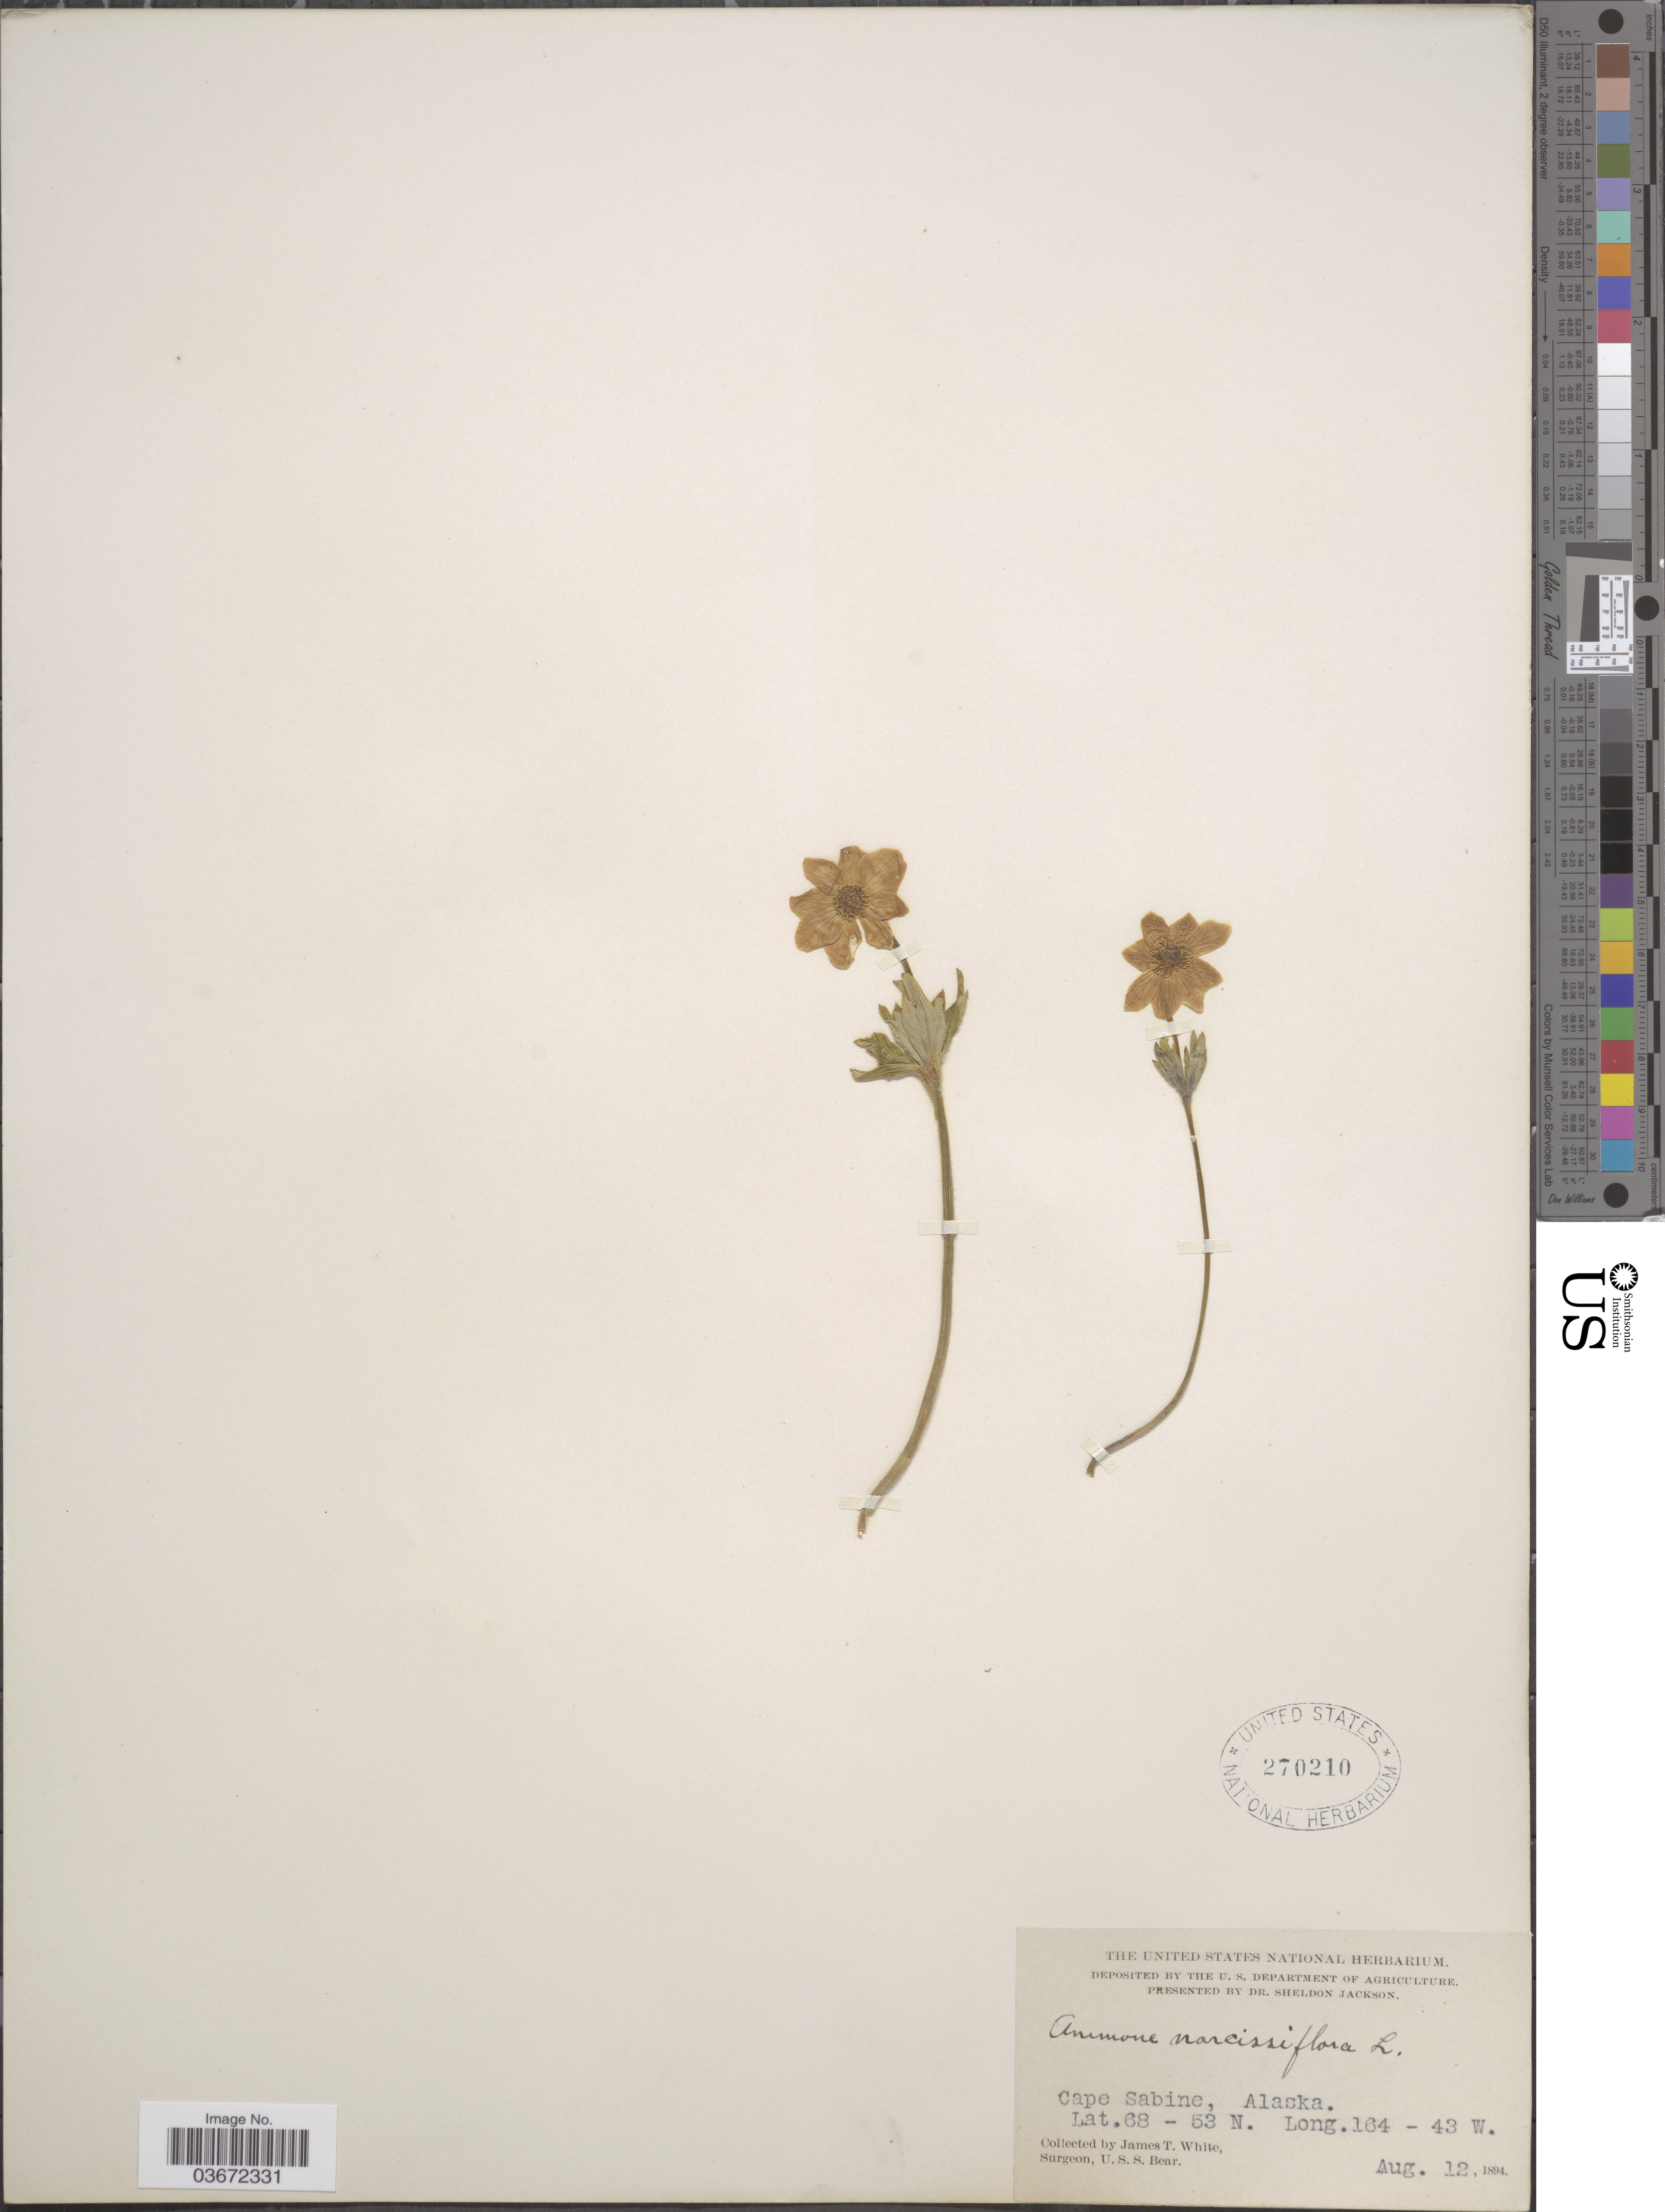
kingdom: Plantae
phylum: Tracheophyta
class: Magnoliopsida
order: Ranunculales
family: Ranunculaceae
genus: Anemone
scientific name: Anemone narcissiflora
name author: L.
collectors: J. T. White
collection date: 1894-08-12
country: United States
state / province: Alaska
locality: Cape Sabine.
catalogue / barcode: US 270210